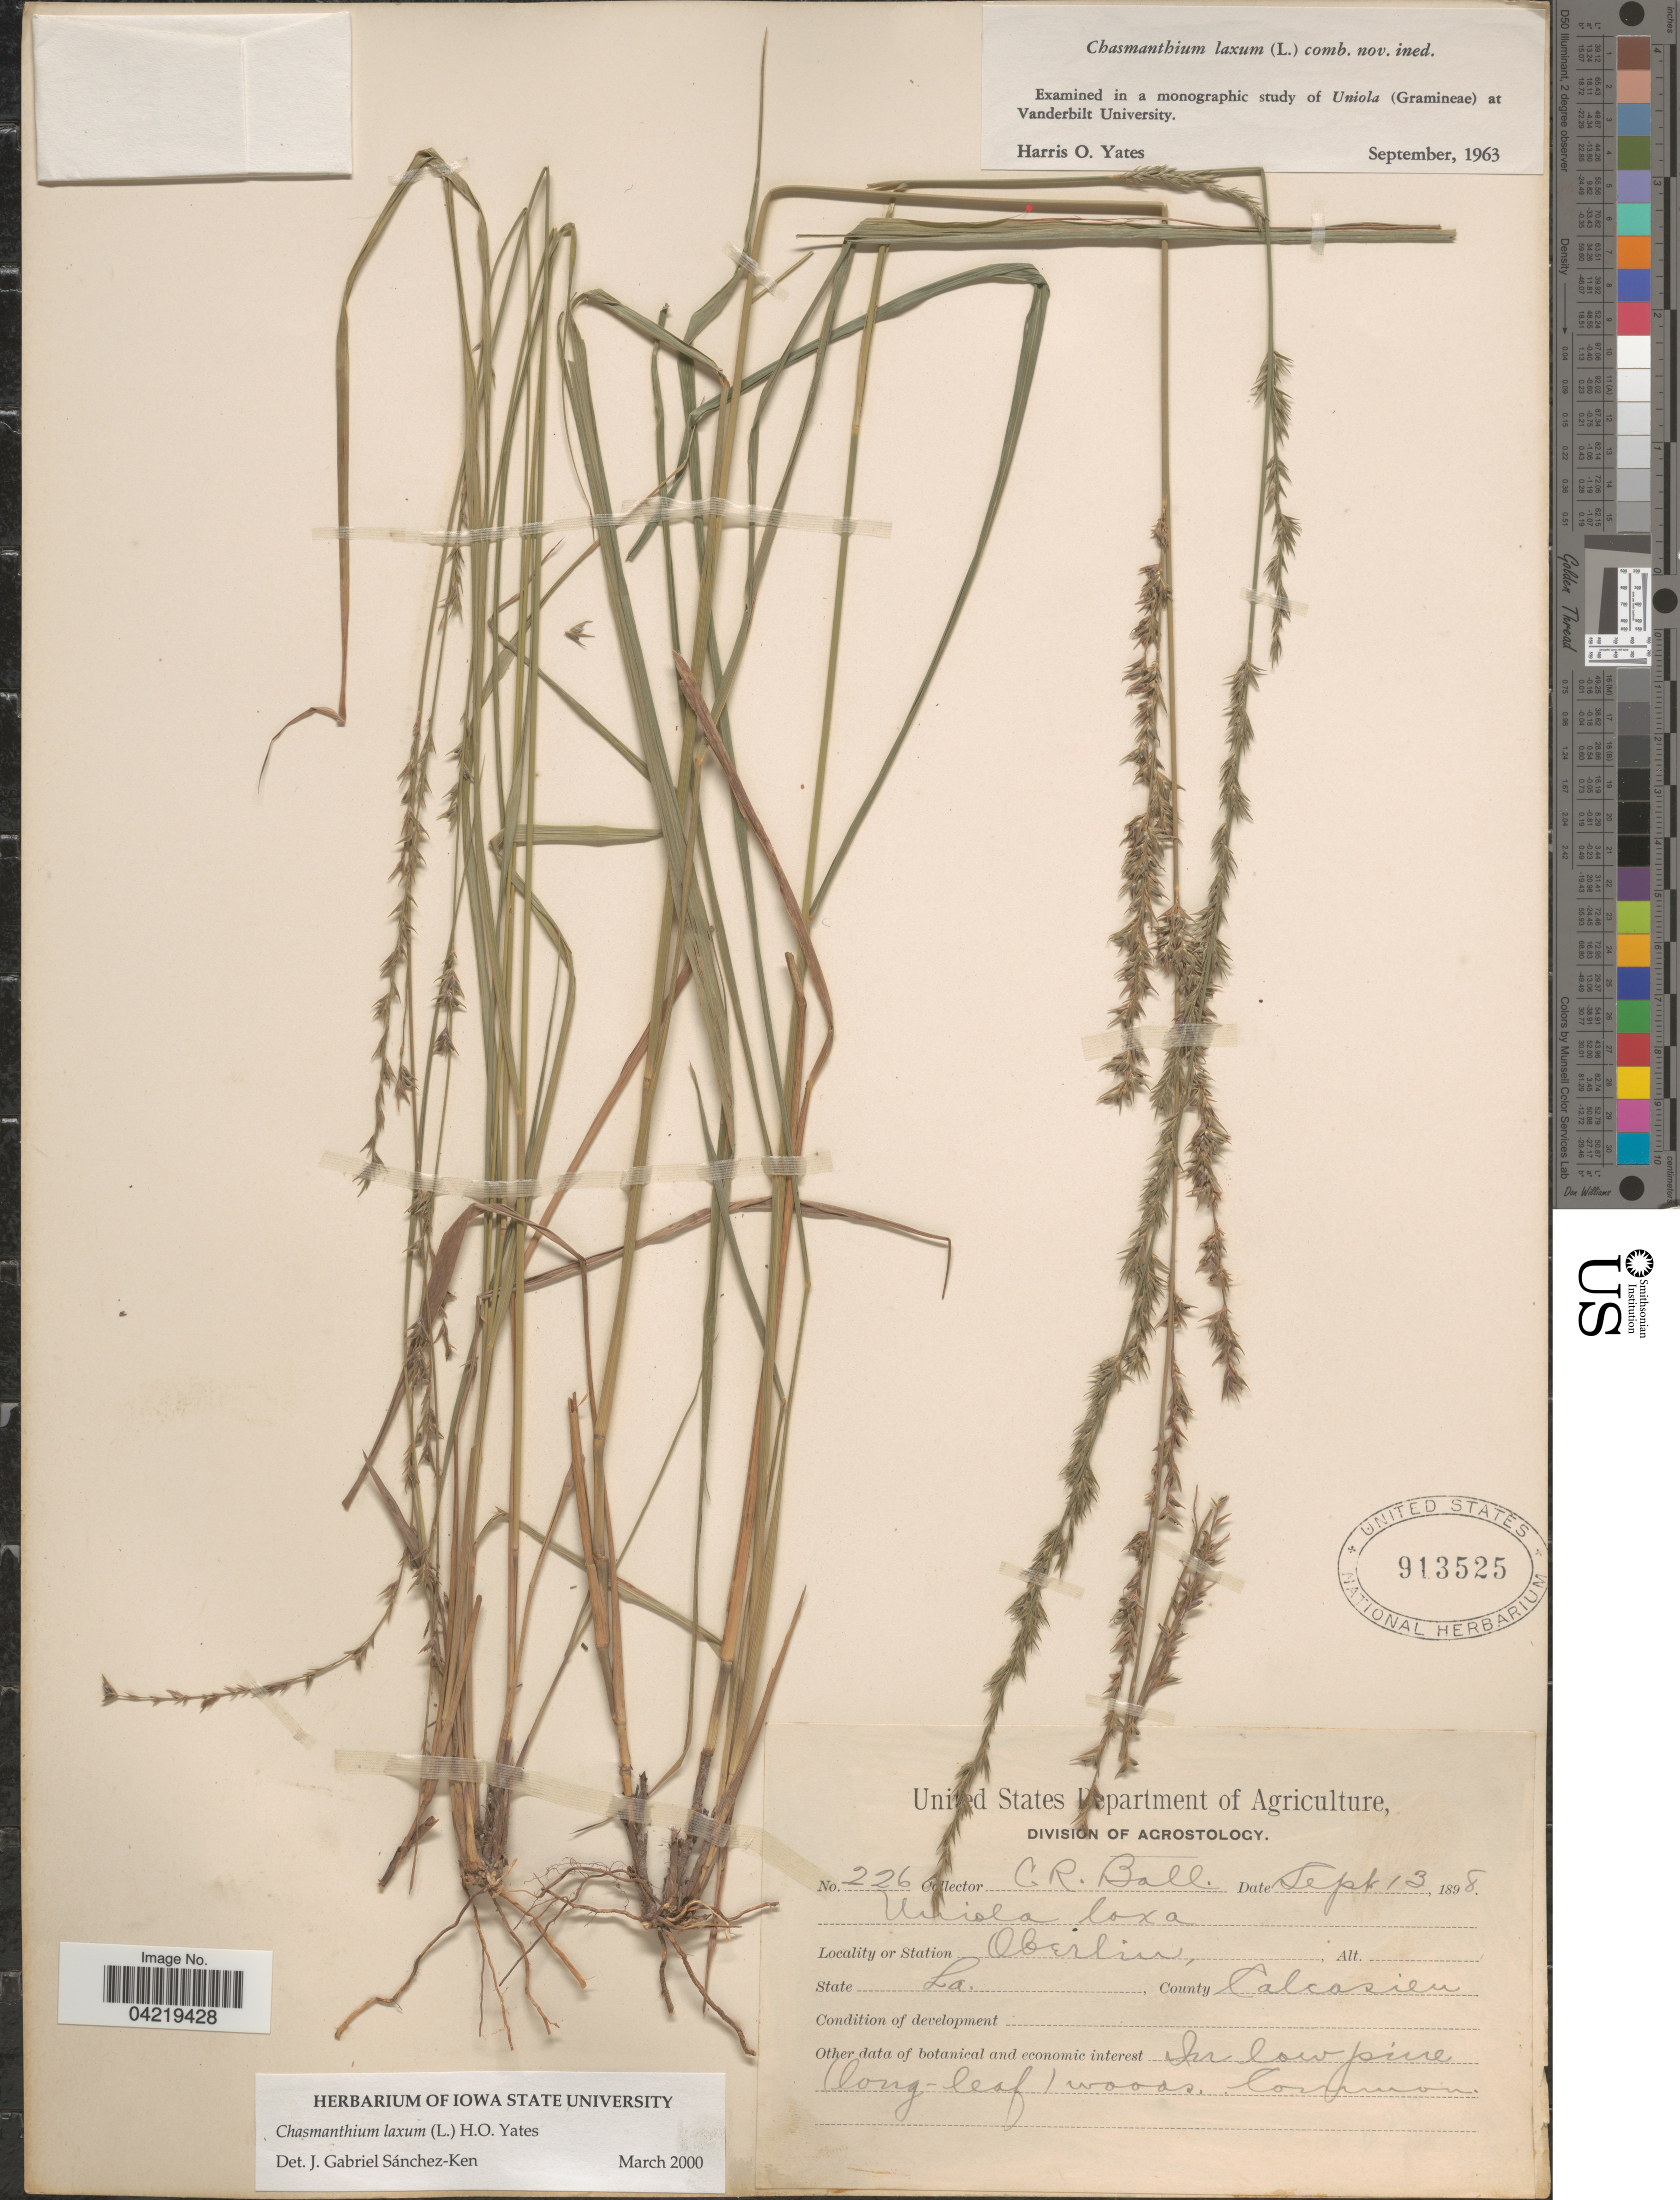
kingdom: Plantae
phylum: Tracheophyta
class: Liliopsida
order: Poales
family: Poaceae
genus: Chasmanthium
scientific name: Chasmanthium laxum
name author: (L.) H.O. Yates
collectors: C. R. Ball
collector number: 226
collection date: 1898-09-13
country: United States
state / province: Louisiana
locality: Oberlin. County Calcasieu.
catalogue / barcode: US 913525